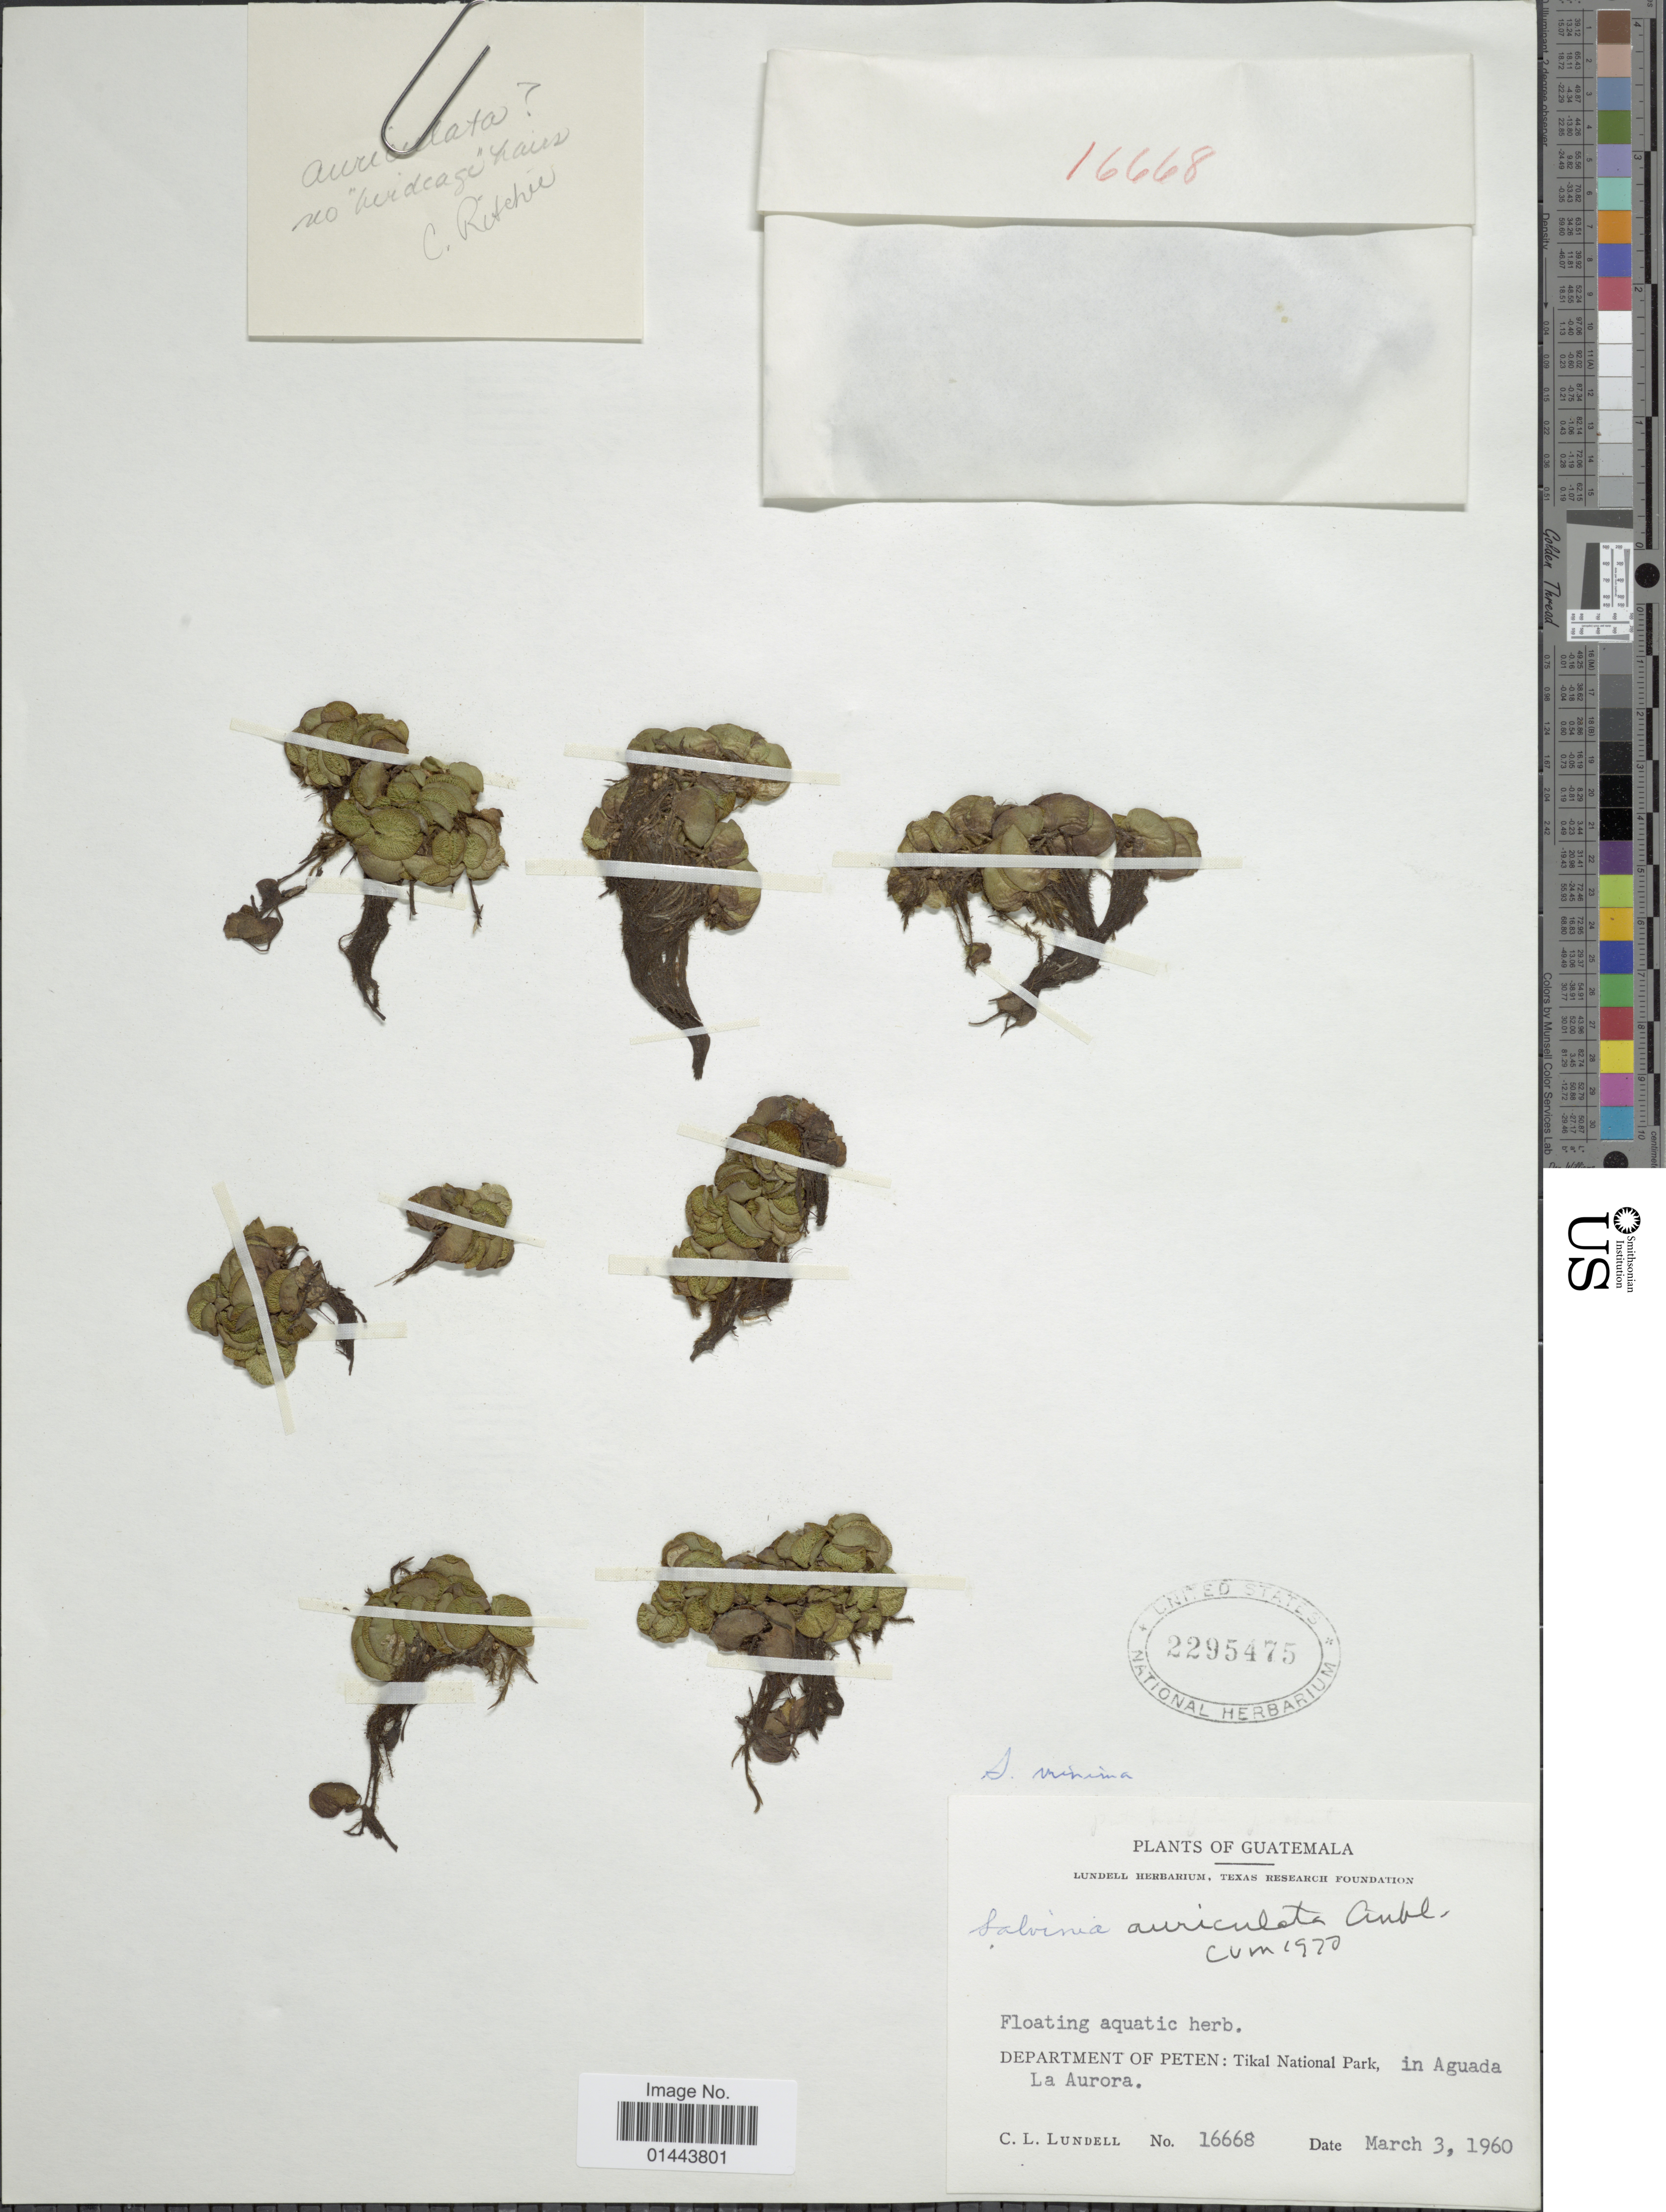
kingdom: Plantae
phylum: Tracheophyta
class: Polypodiopsida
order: Salviniales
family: Salviniaceae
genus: Salvinia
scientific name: Salvinia minima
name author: Baker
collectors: C. L. Lundell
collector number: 16668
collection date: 1960-03-03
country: Guatemala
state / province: El Petén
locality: Department of Peten; Tikal National Park, in Aguada La Aurora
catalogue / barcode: US 2295475